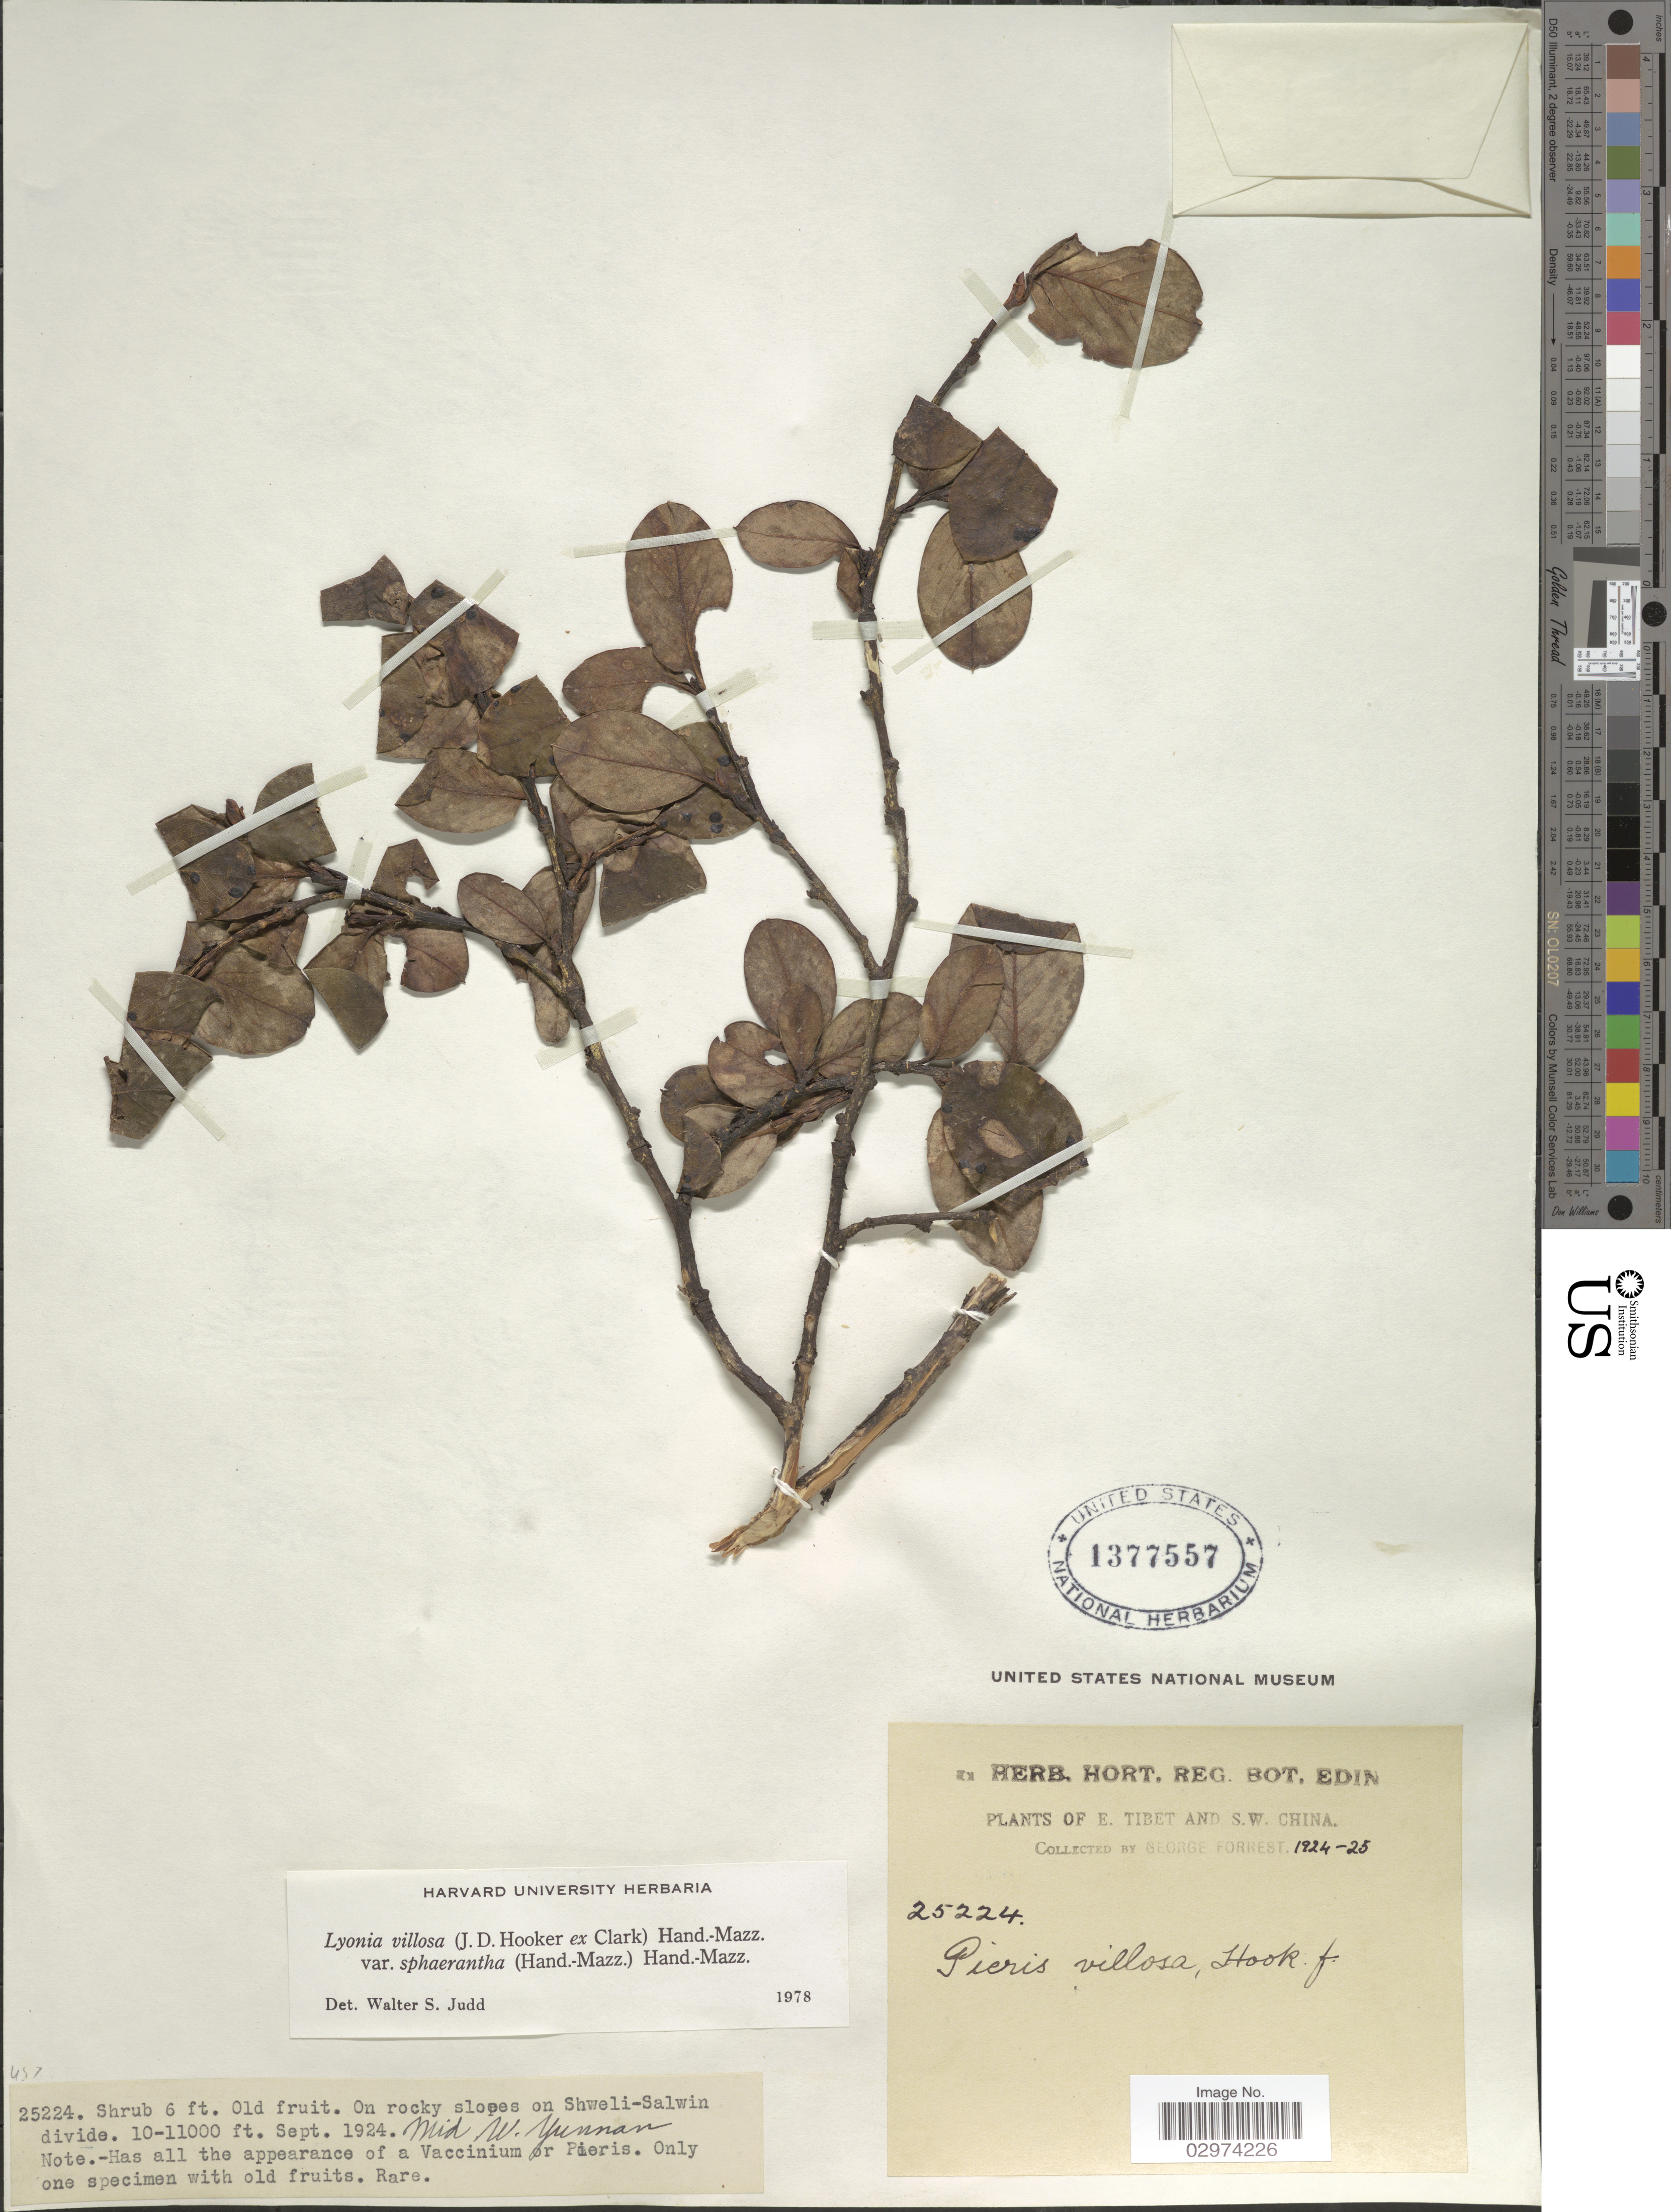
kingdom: Plantae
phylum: Tracheophyta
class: Magnoliopsida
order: Ericales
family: Ericaceae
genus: Lyonia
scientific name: Lyonia villosa var. sphaerantha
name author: (Hand.-Mazz.) Hand.-Mazz.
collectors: G. Forrest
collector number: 25224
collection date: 1924-09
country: China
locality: E. Tibet and S.W. China. On rocky slopes on Shweli-Salwin divide.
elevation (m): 3048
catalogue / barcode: US 1377557